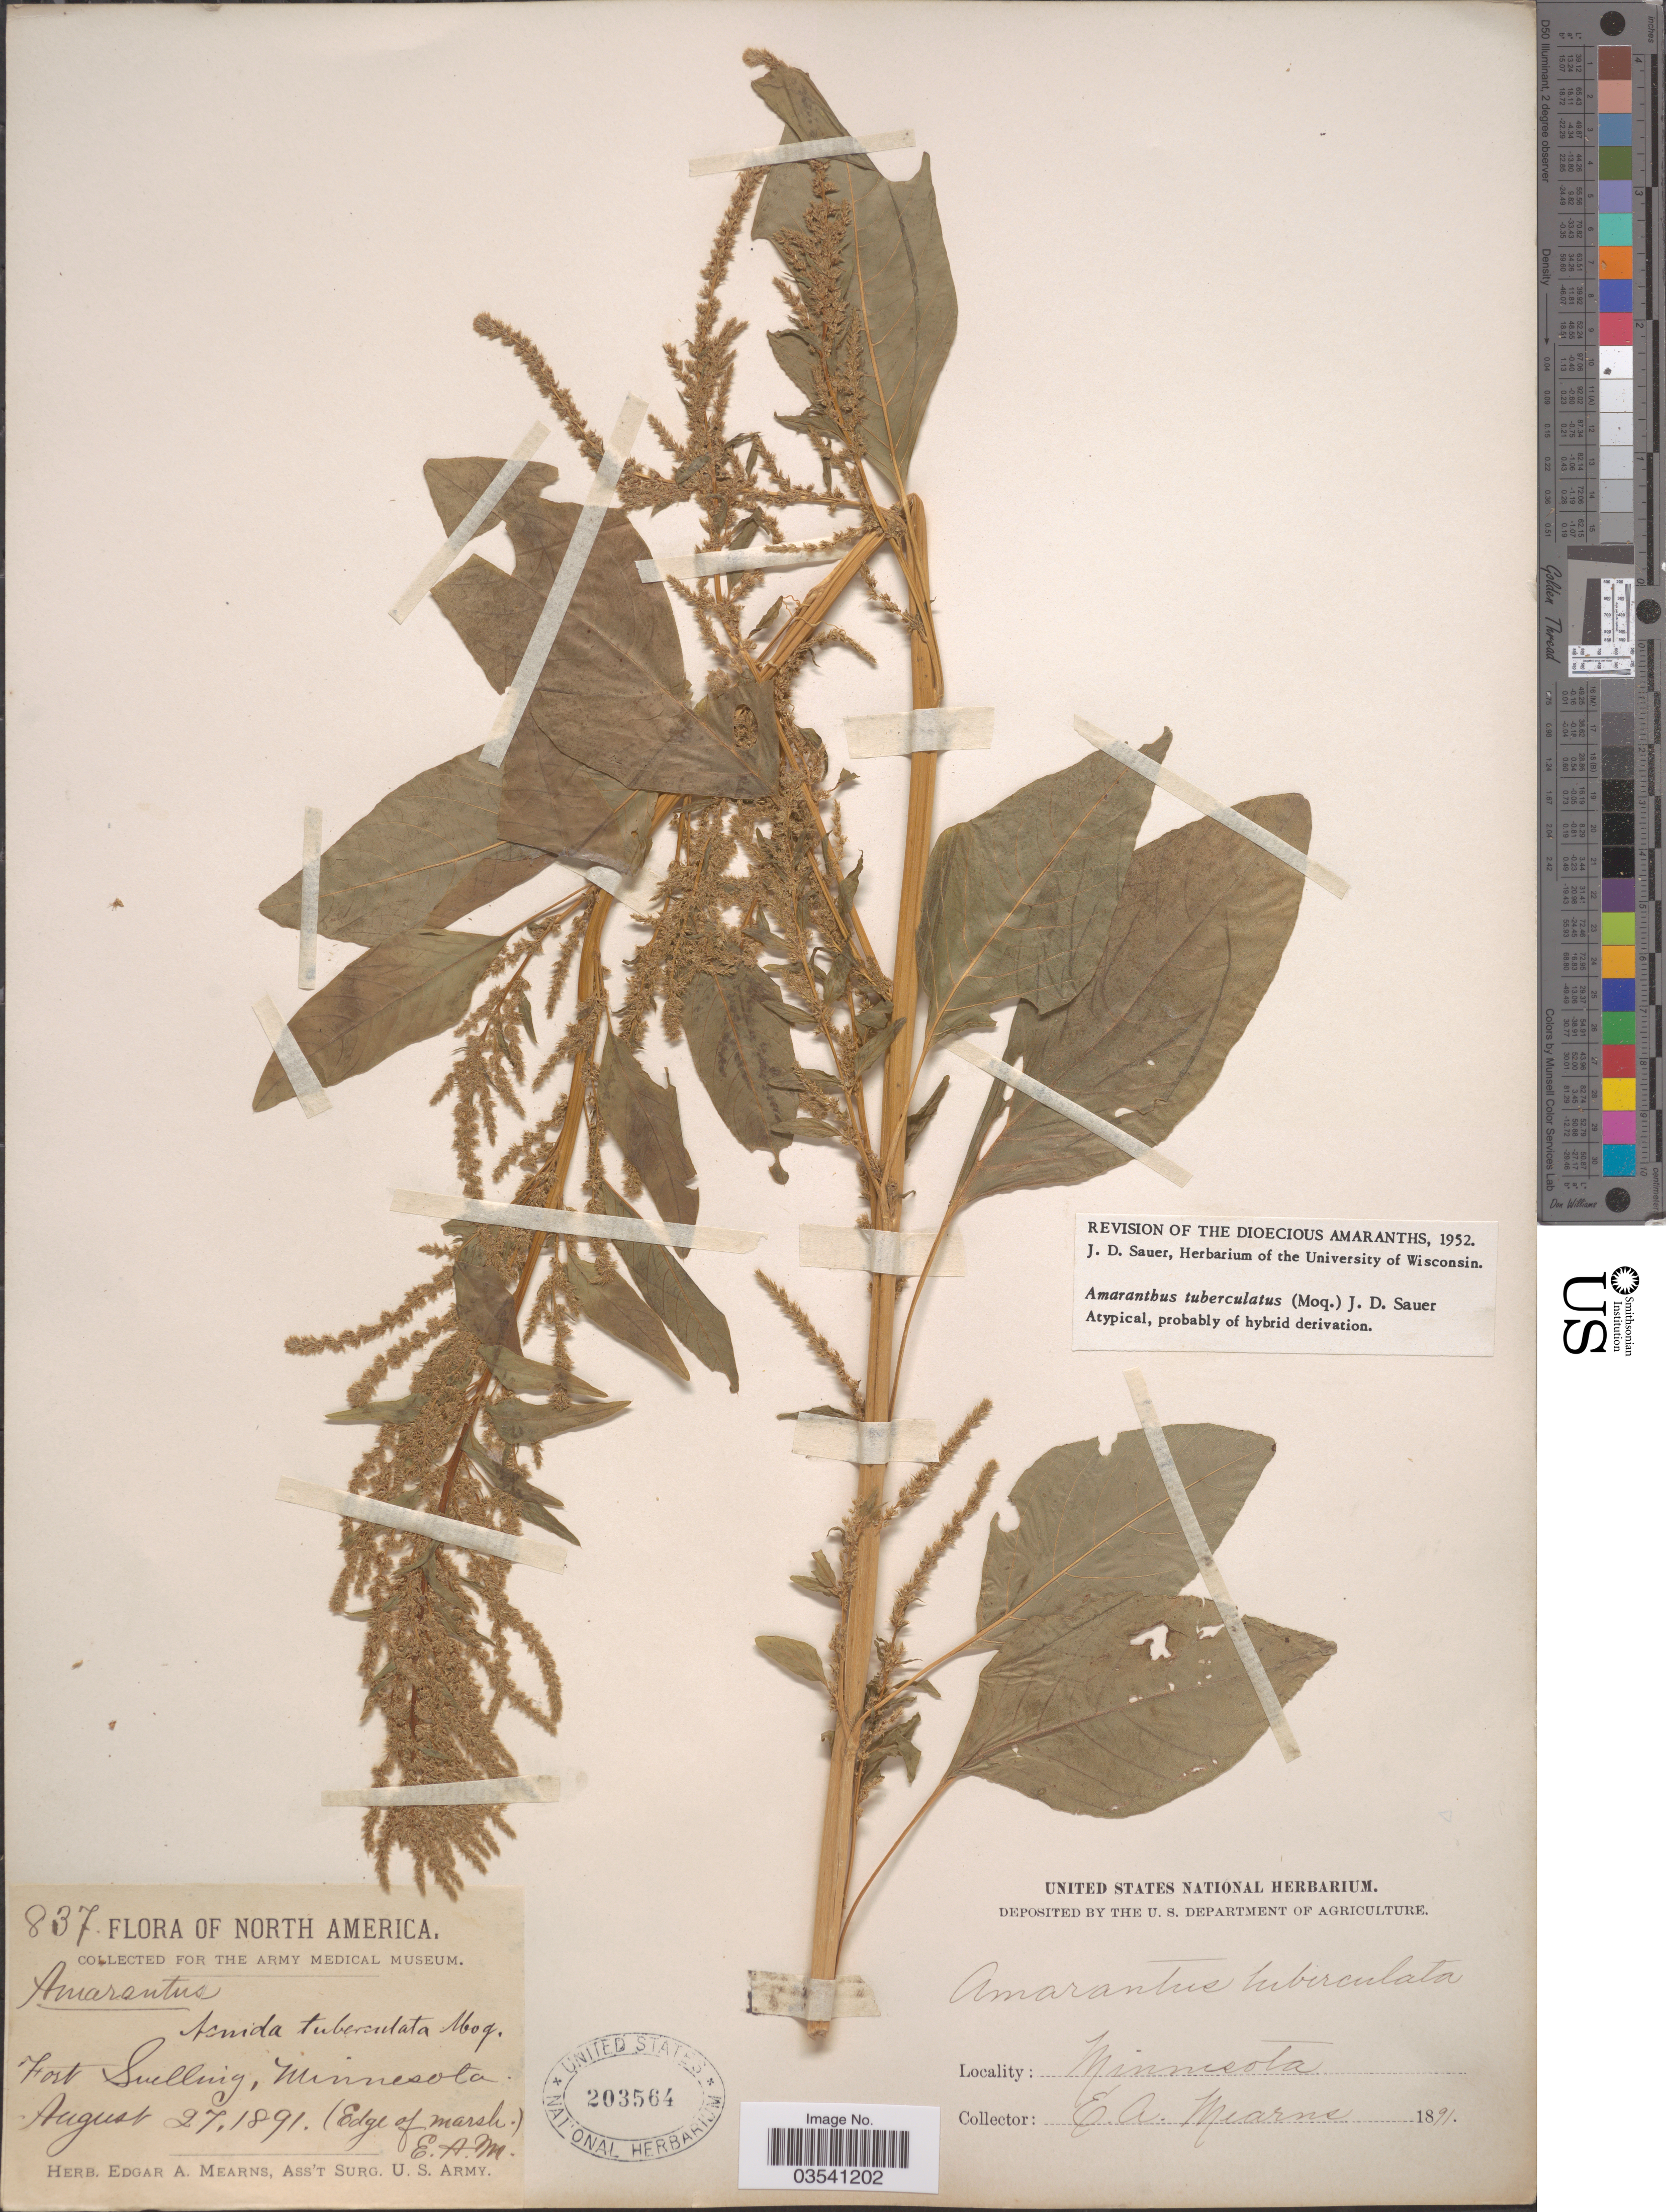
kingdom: Plantae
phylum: Tracheophyta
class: Magnoliopsida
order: Caryophyllales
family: Amaranthaceae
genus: Amaranthus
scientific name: Amaranthus tuberculatus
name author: (Moq.) J.D. Sauer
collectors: E. A. Mearns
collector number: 837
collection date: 1891-08-27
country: United States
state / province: Minnesota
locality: Fort Snelling.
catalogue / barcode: US 203564